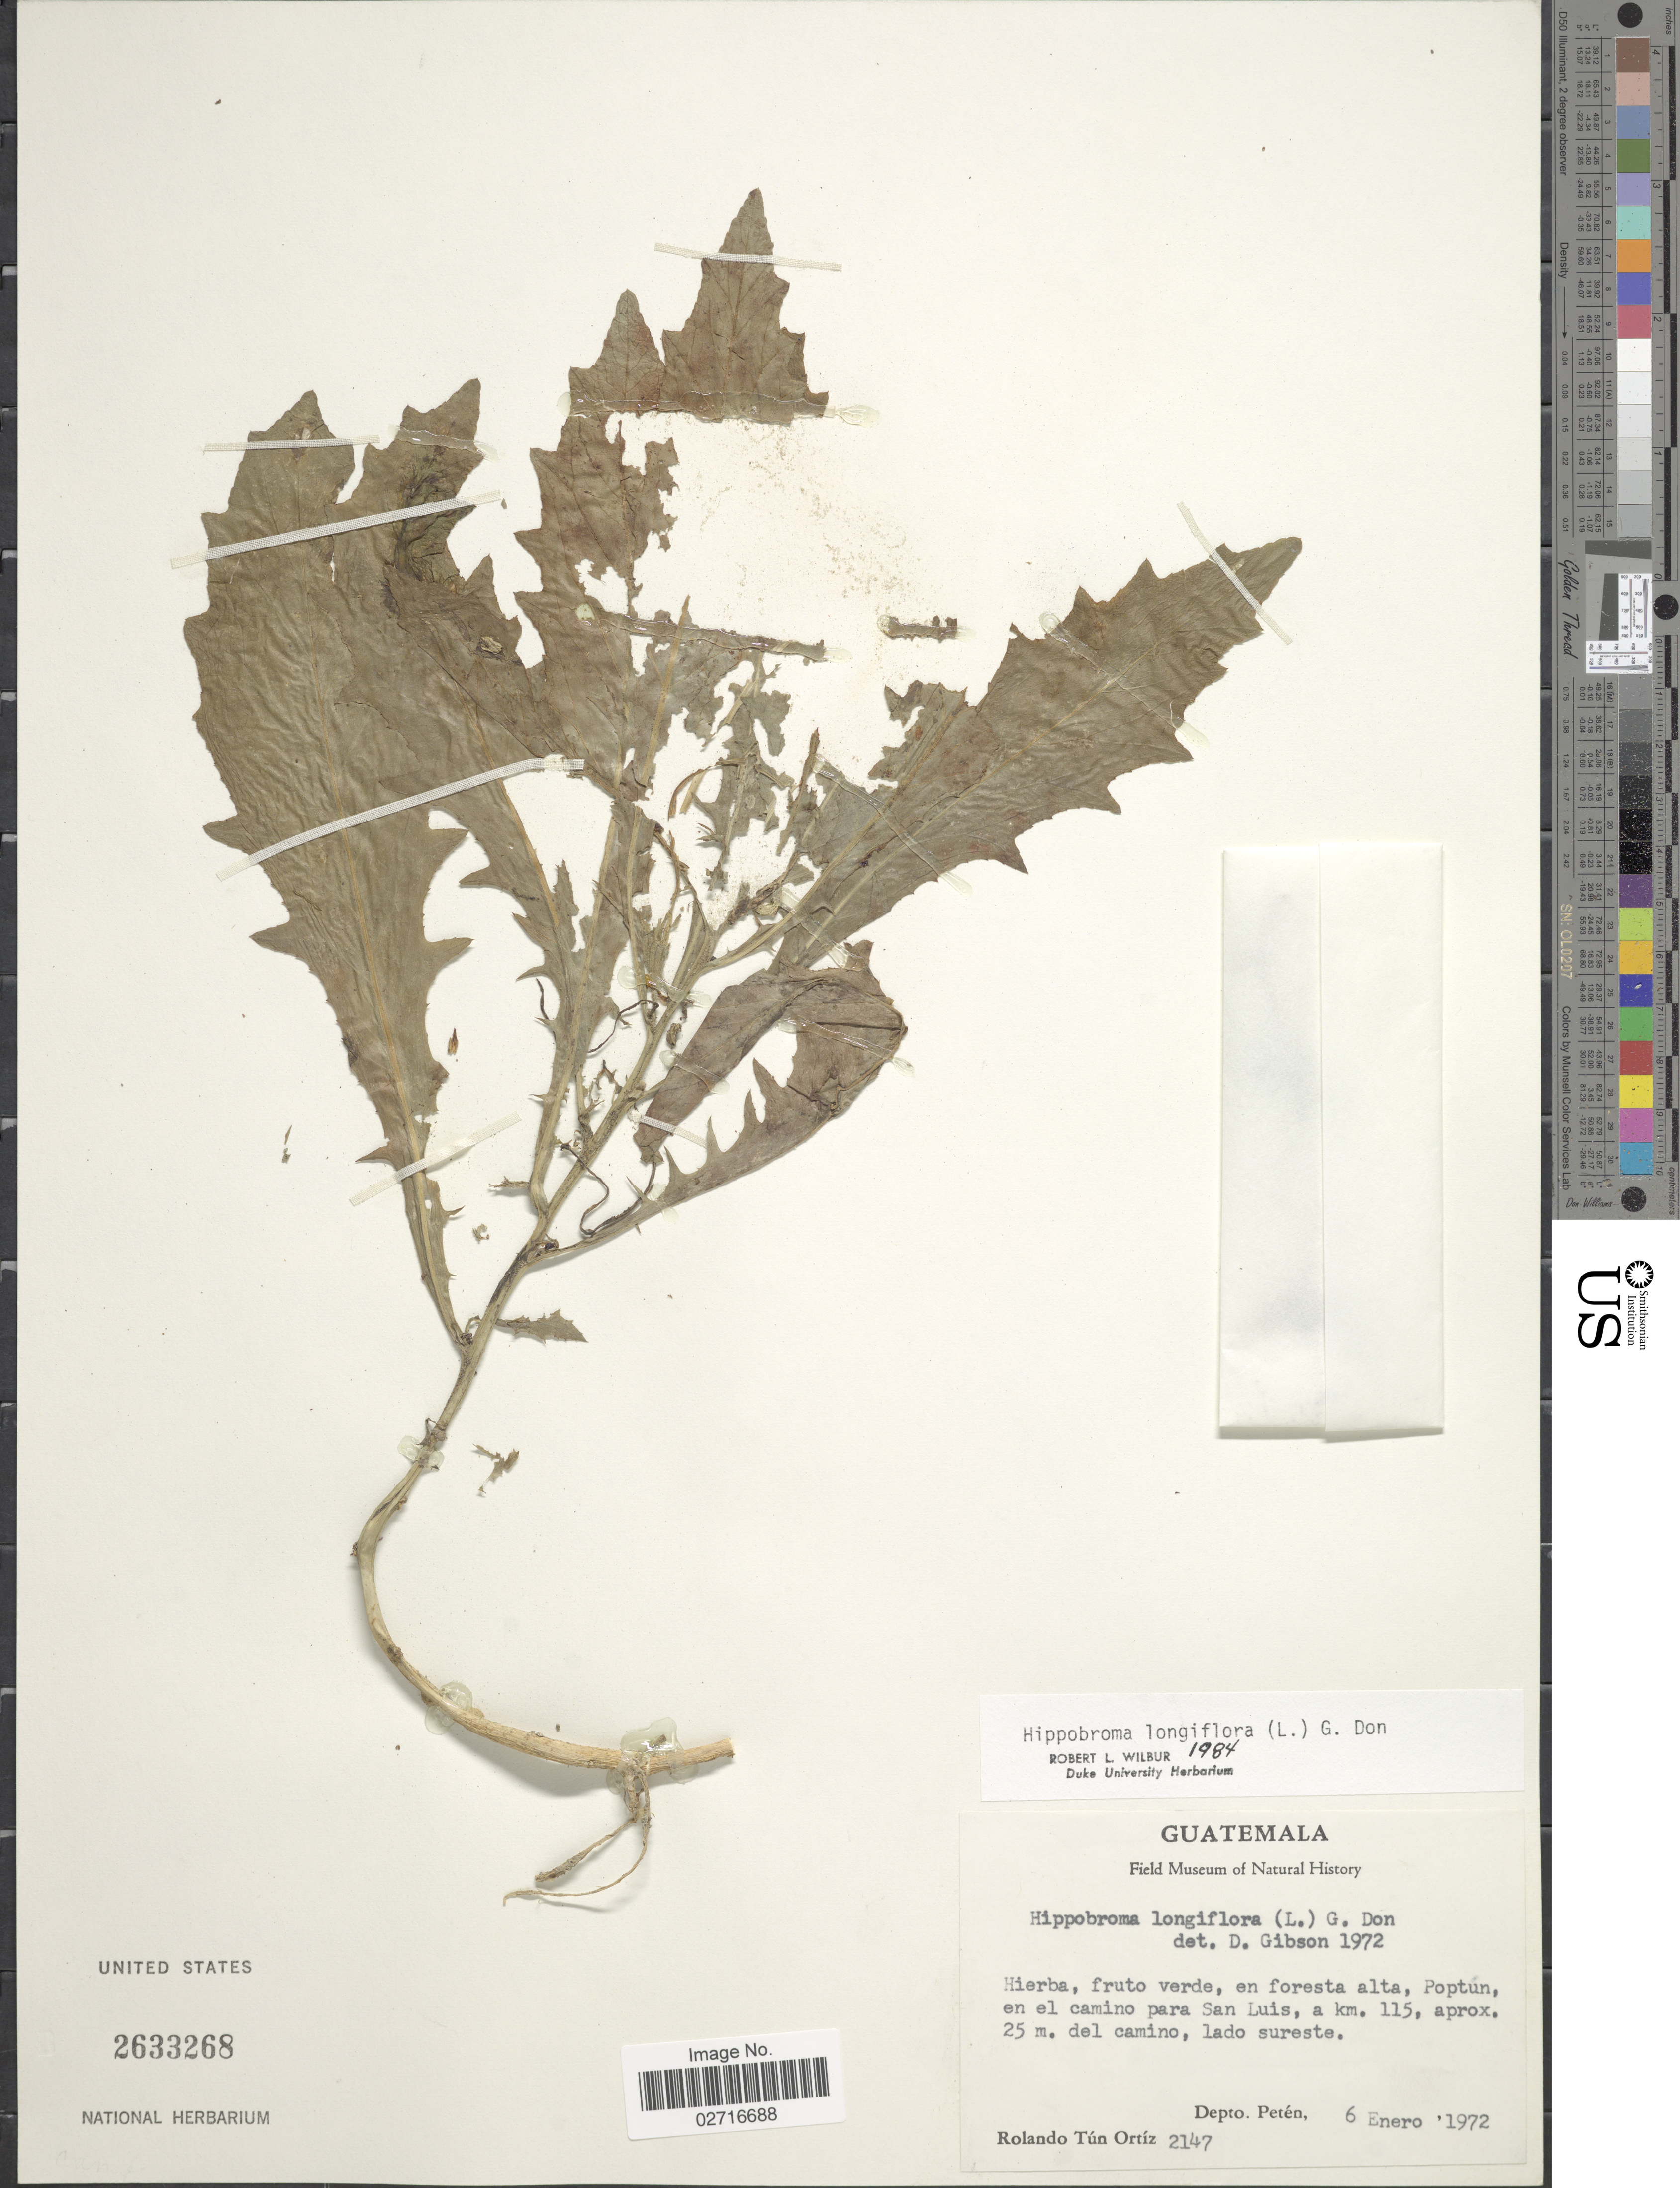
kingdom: Plantae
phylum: Tracheophyta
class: Magnoliopsida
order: Asterales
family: Campanulaceae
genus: Hippobroma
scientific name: Hippobroma longiflora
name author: (L.) G. Don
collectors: R. T. Ortíz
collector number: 2147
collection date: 1972-01-06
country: Guatemala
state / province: El Petén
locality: Poptun, en el camino para San Luis, a km. 115, aprox. 25 m. del camino, lado sureste.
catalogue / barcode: US 2633268